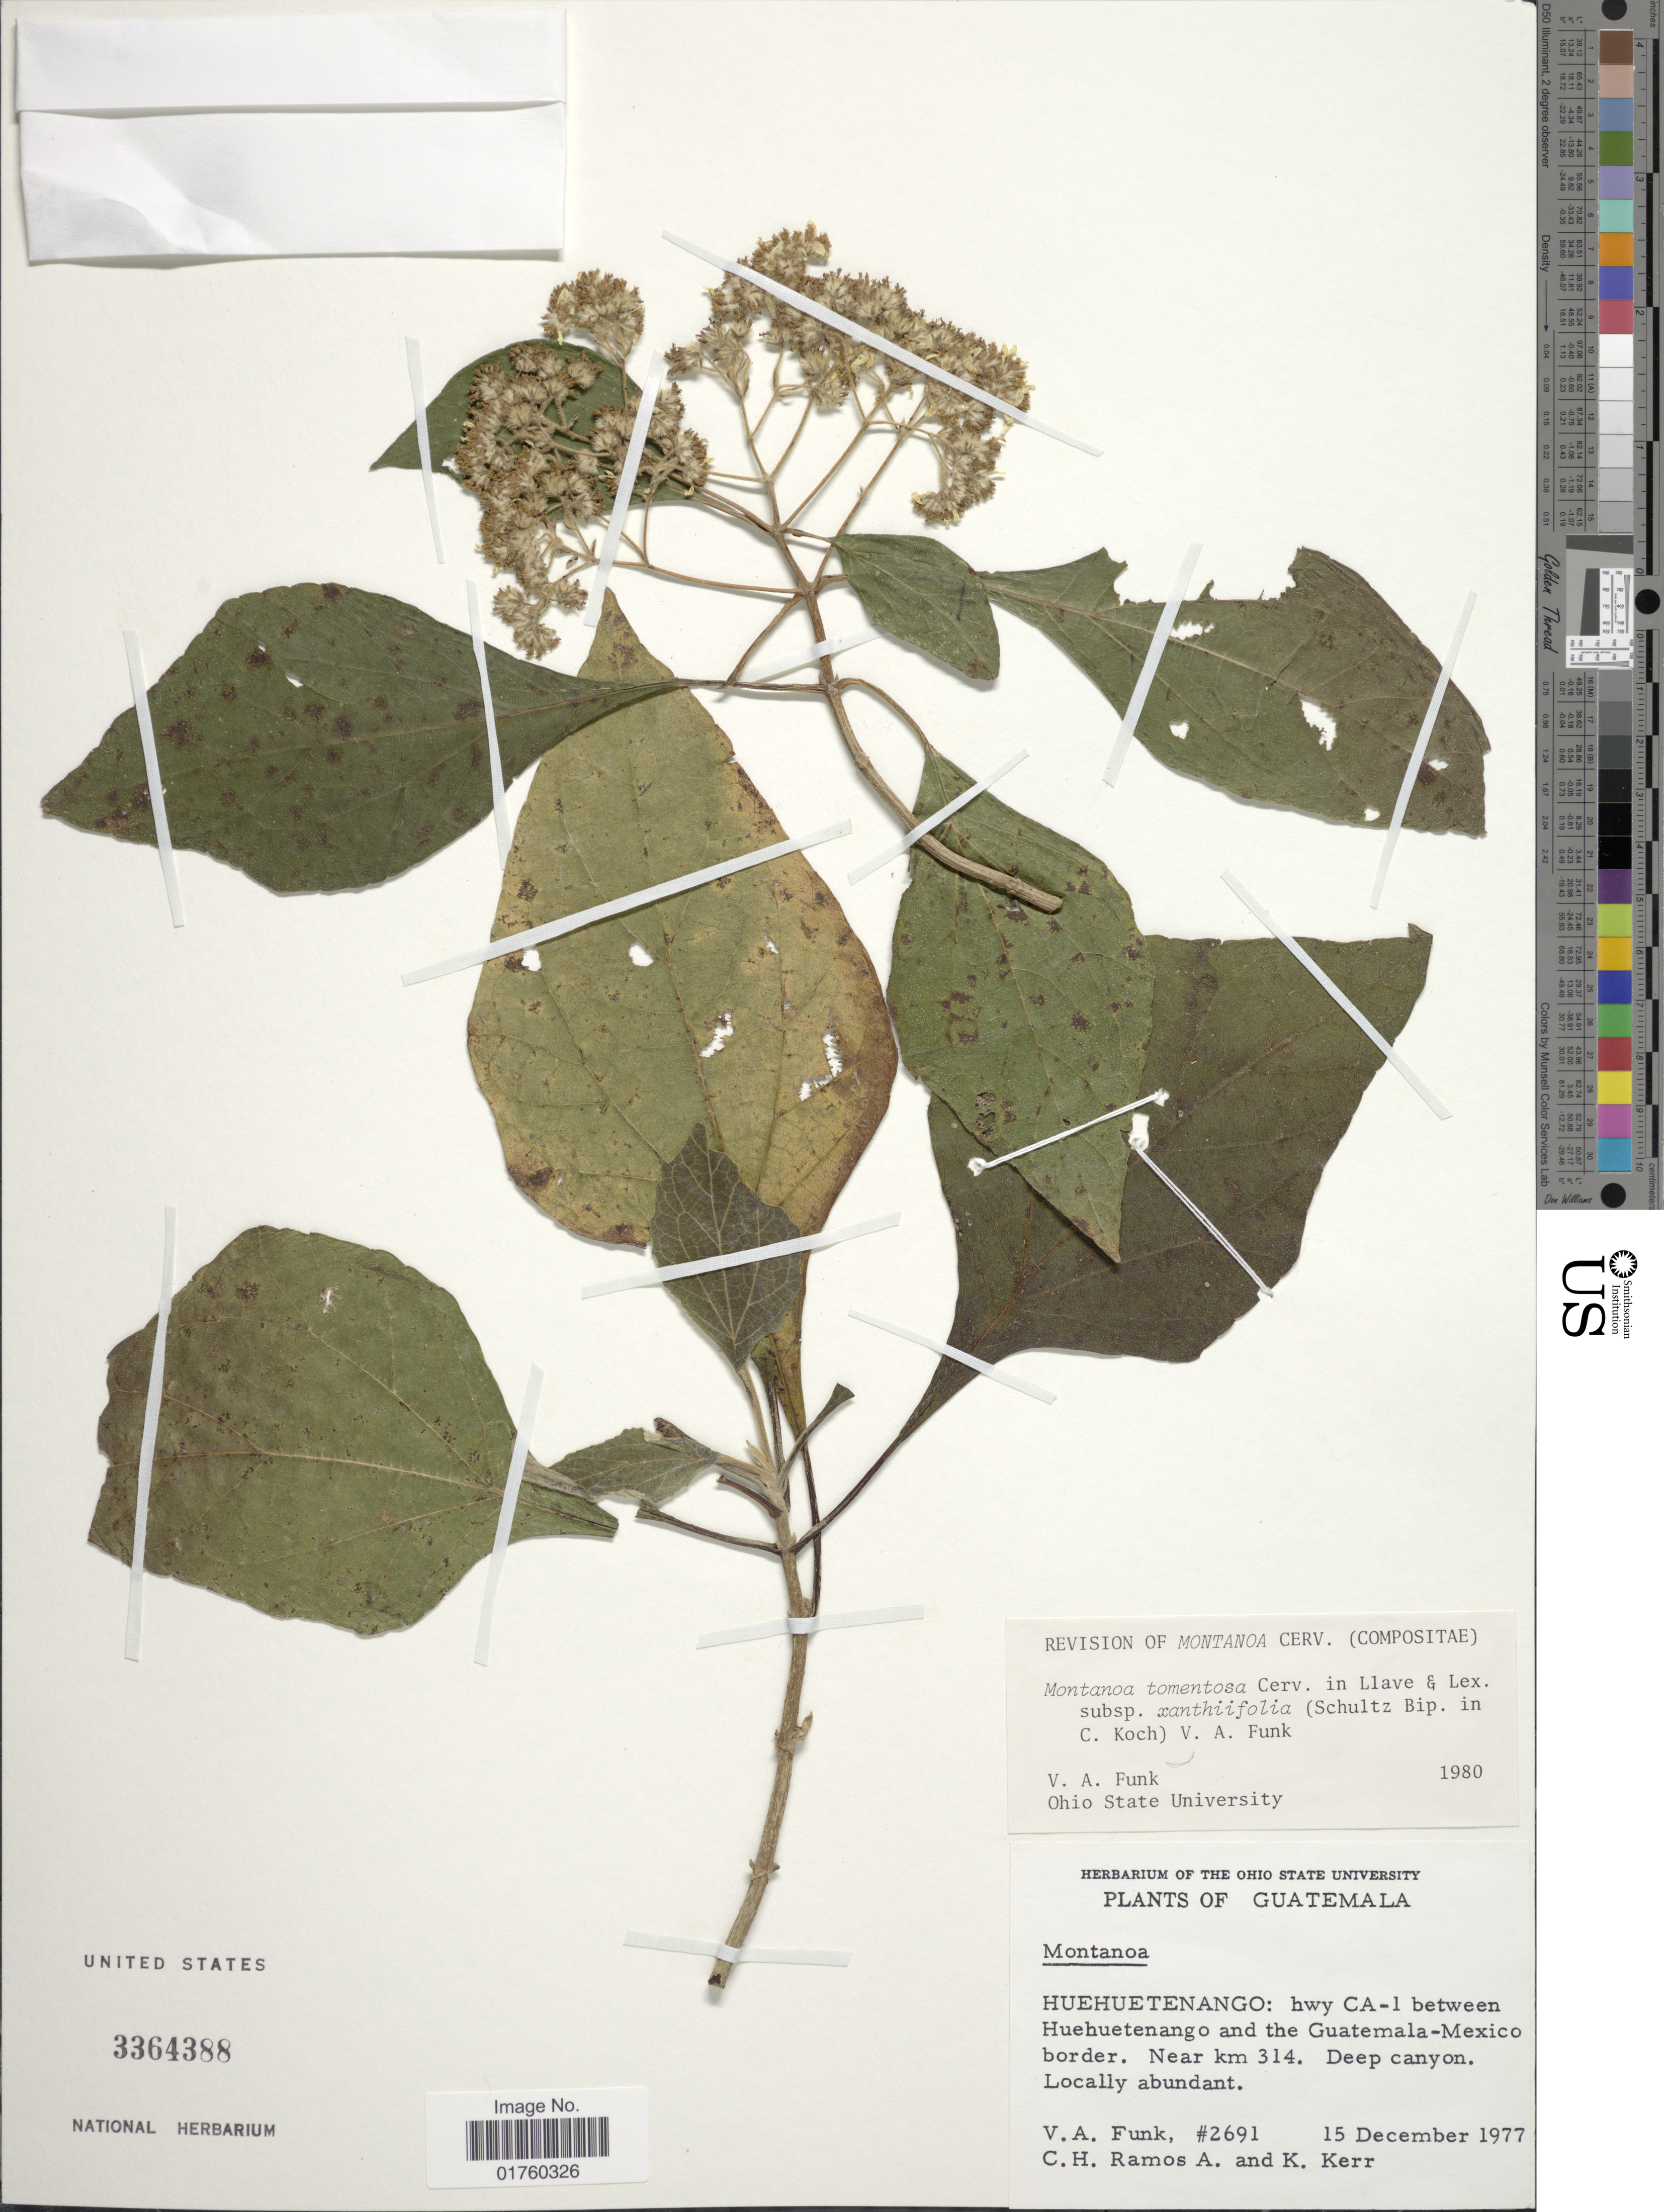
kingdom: Plantae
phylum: Tracheophyta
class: Magnoliopsida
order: Asterales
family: Asteraceae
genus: Montanoa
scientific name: Montanoa tomentosa subsp. xanthiifolia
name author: (Sch. Bip. in C. Koch) V.A. Funk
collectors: V. Funk, C. H. Ramos & K. Kerr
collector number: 2691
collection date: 1977-12-15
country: Guatemala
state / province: Huehuetenango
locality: Hwy CA-1 between Huehuetenango and the Guatemala-Mexico border, near km 314, deep canyon.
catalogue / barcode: US 3364388